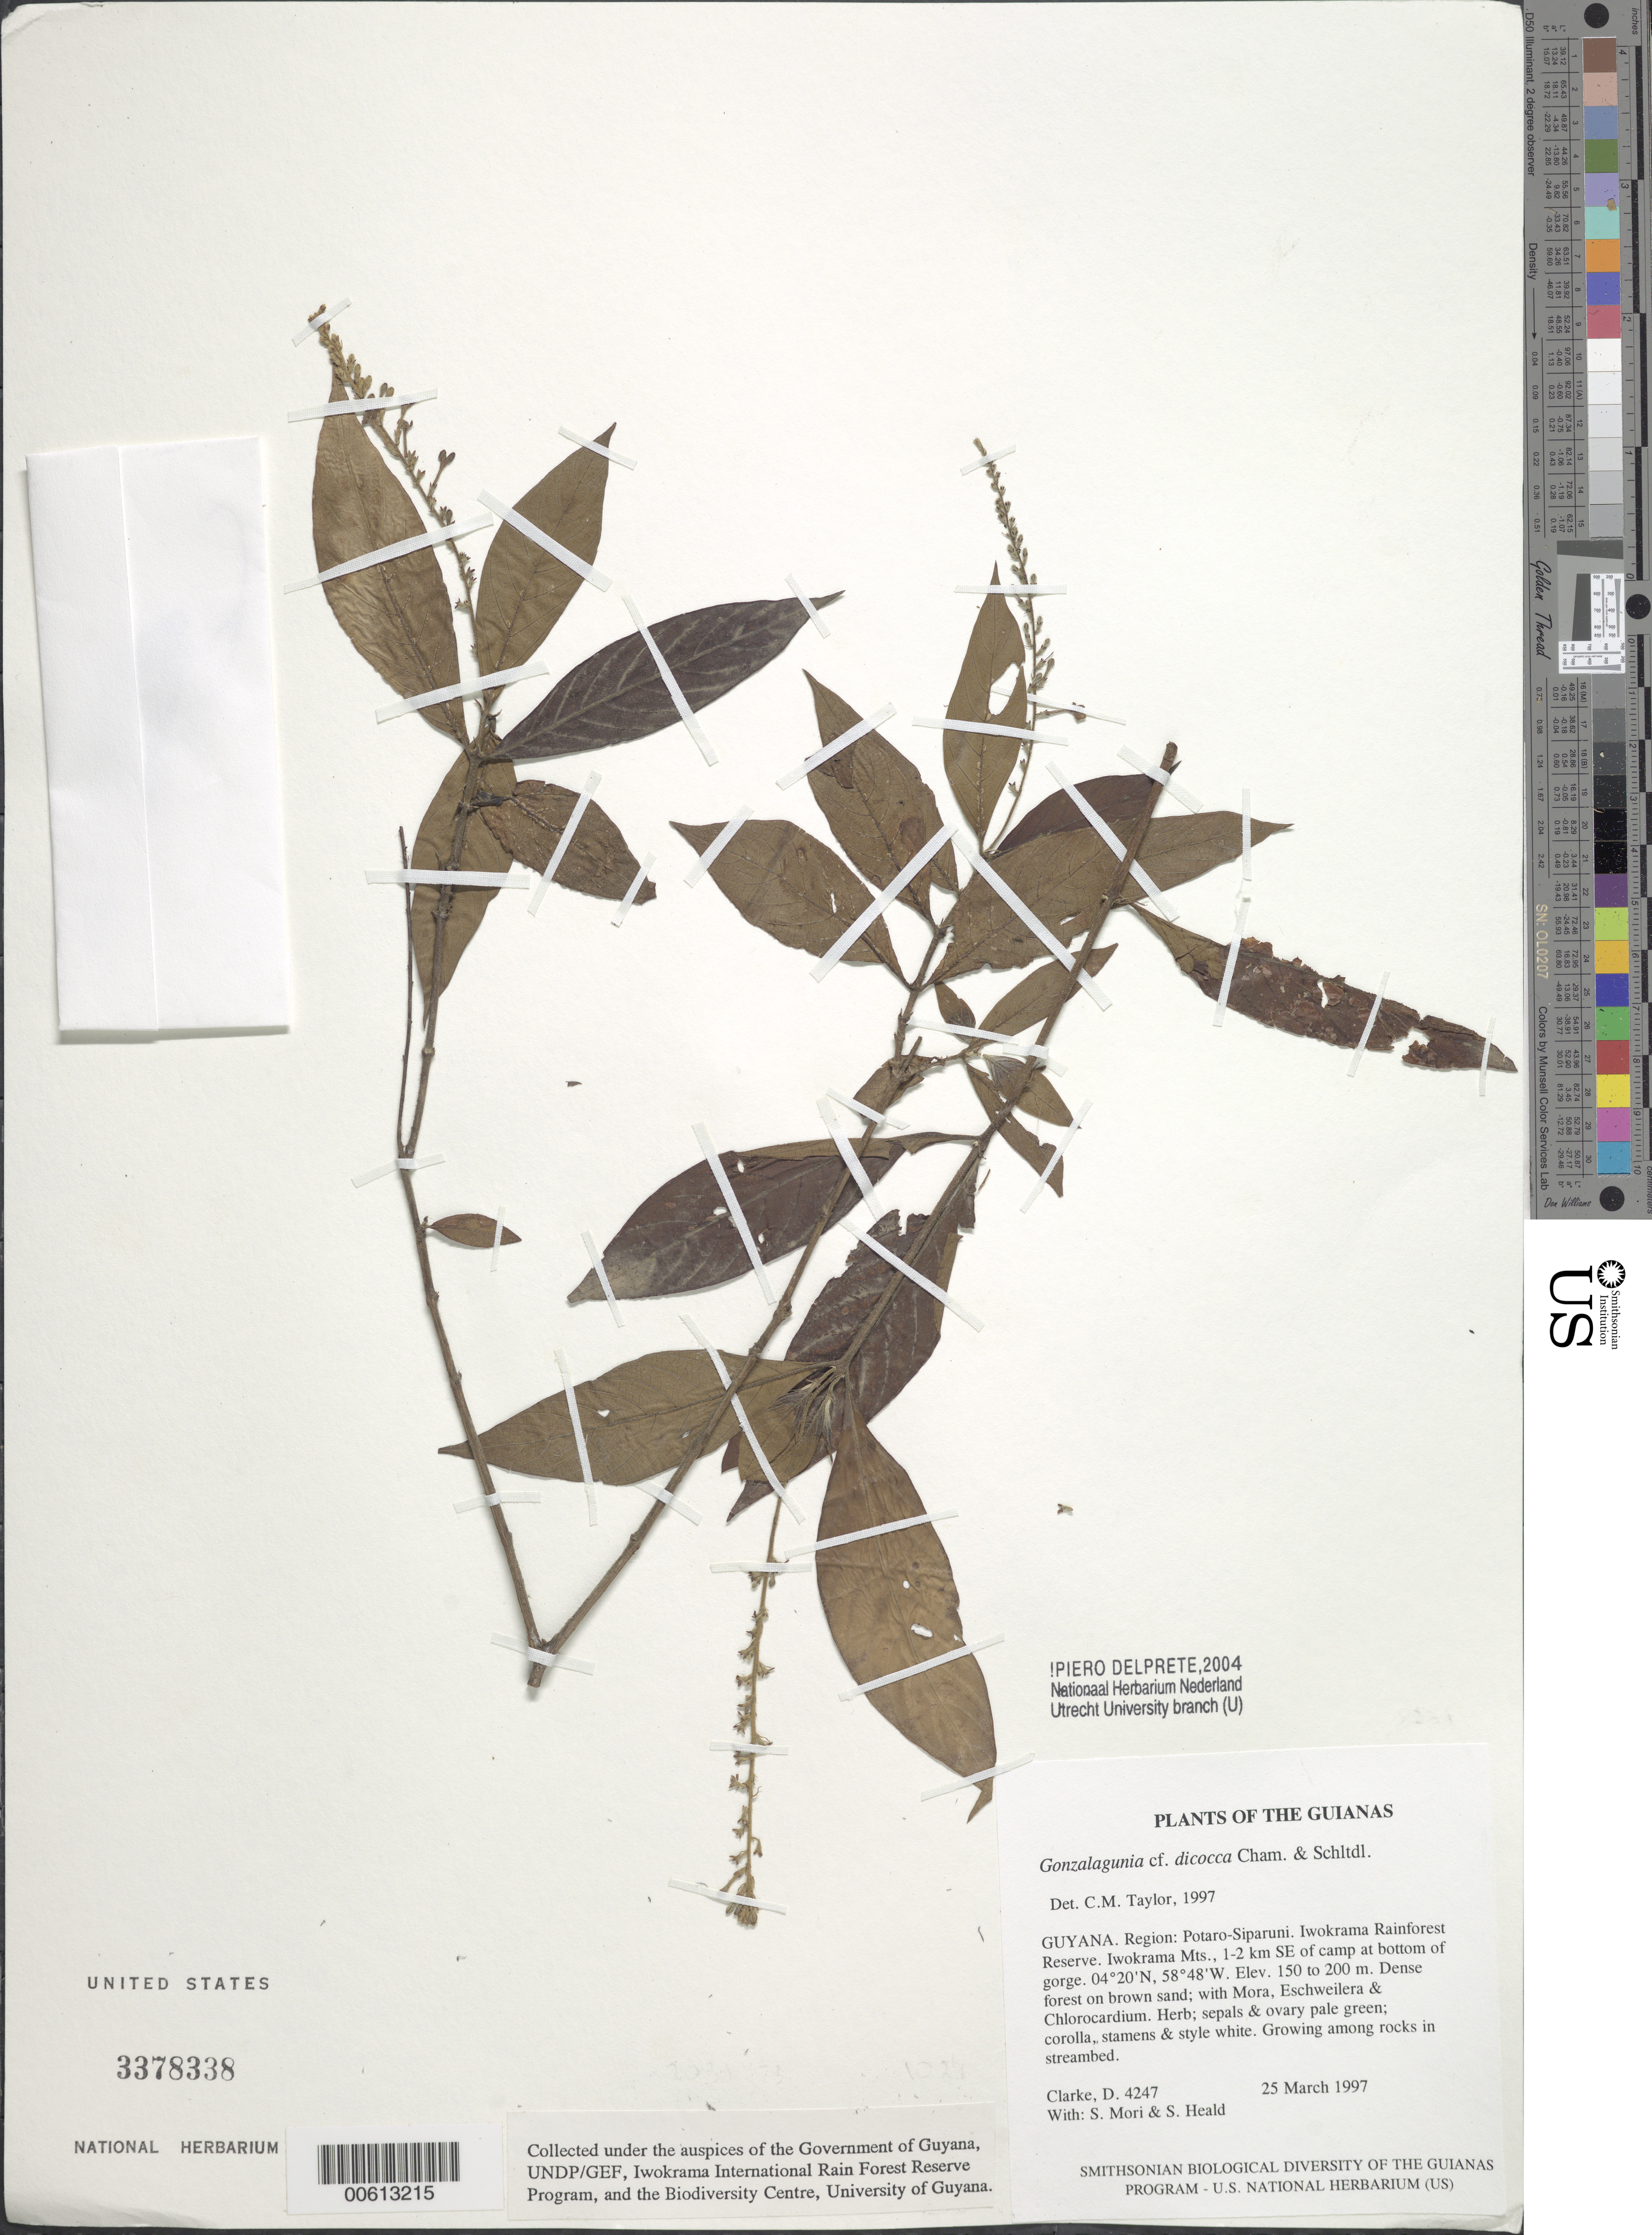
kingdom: Plantae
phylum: Tracheophyta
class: Magnoliopsida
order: Gentianales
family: Rubiaceae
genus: Gonzalagunia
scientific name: Gonzalagunia dicocca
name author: Cham. & Schltdl.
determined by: Taylor, Charlotte M.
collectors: H. D. Clarke, S. Mori & S. Heald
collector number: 4247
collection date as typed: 25 March 1997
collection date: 1997-03-25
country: Guyana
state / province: Potaro-Siparuni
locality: Iwokrama Rainforest Reserve. Iwokrama Mts., 1-2 km SE of camp at bottom of gorge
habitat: Dense forest on brown sand; with Mora, Eschweilera & Chlorocardium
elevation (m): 150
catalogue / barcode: US 3378338